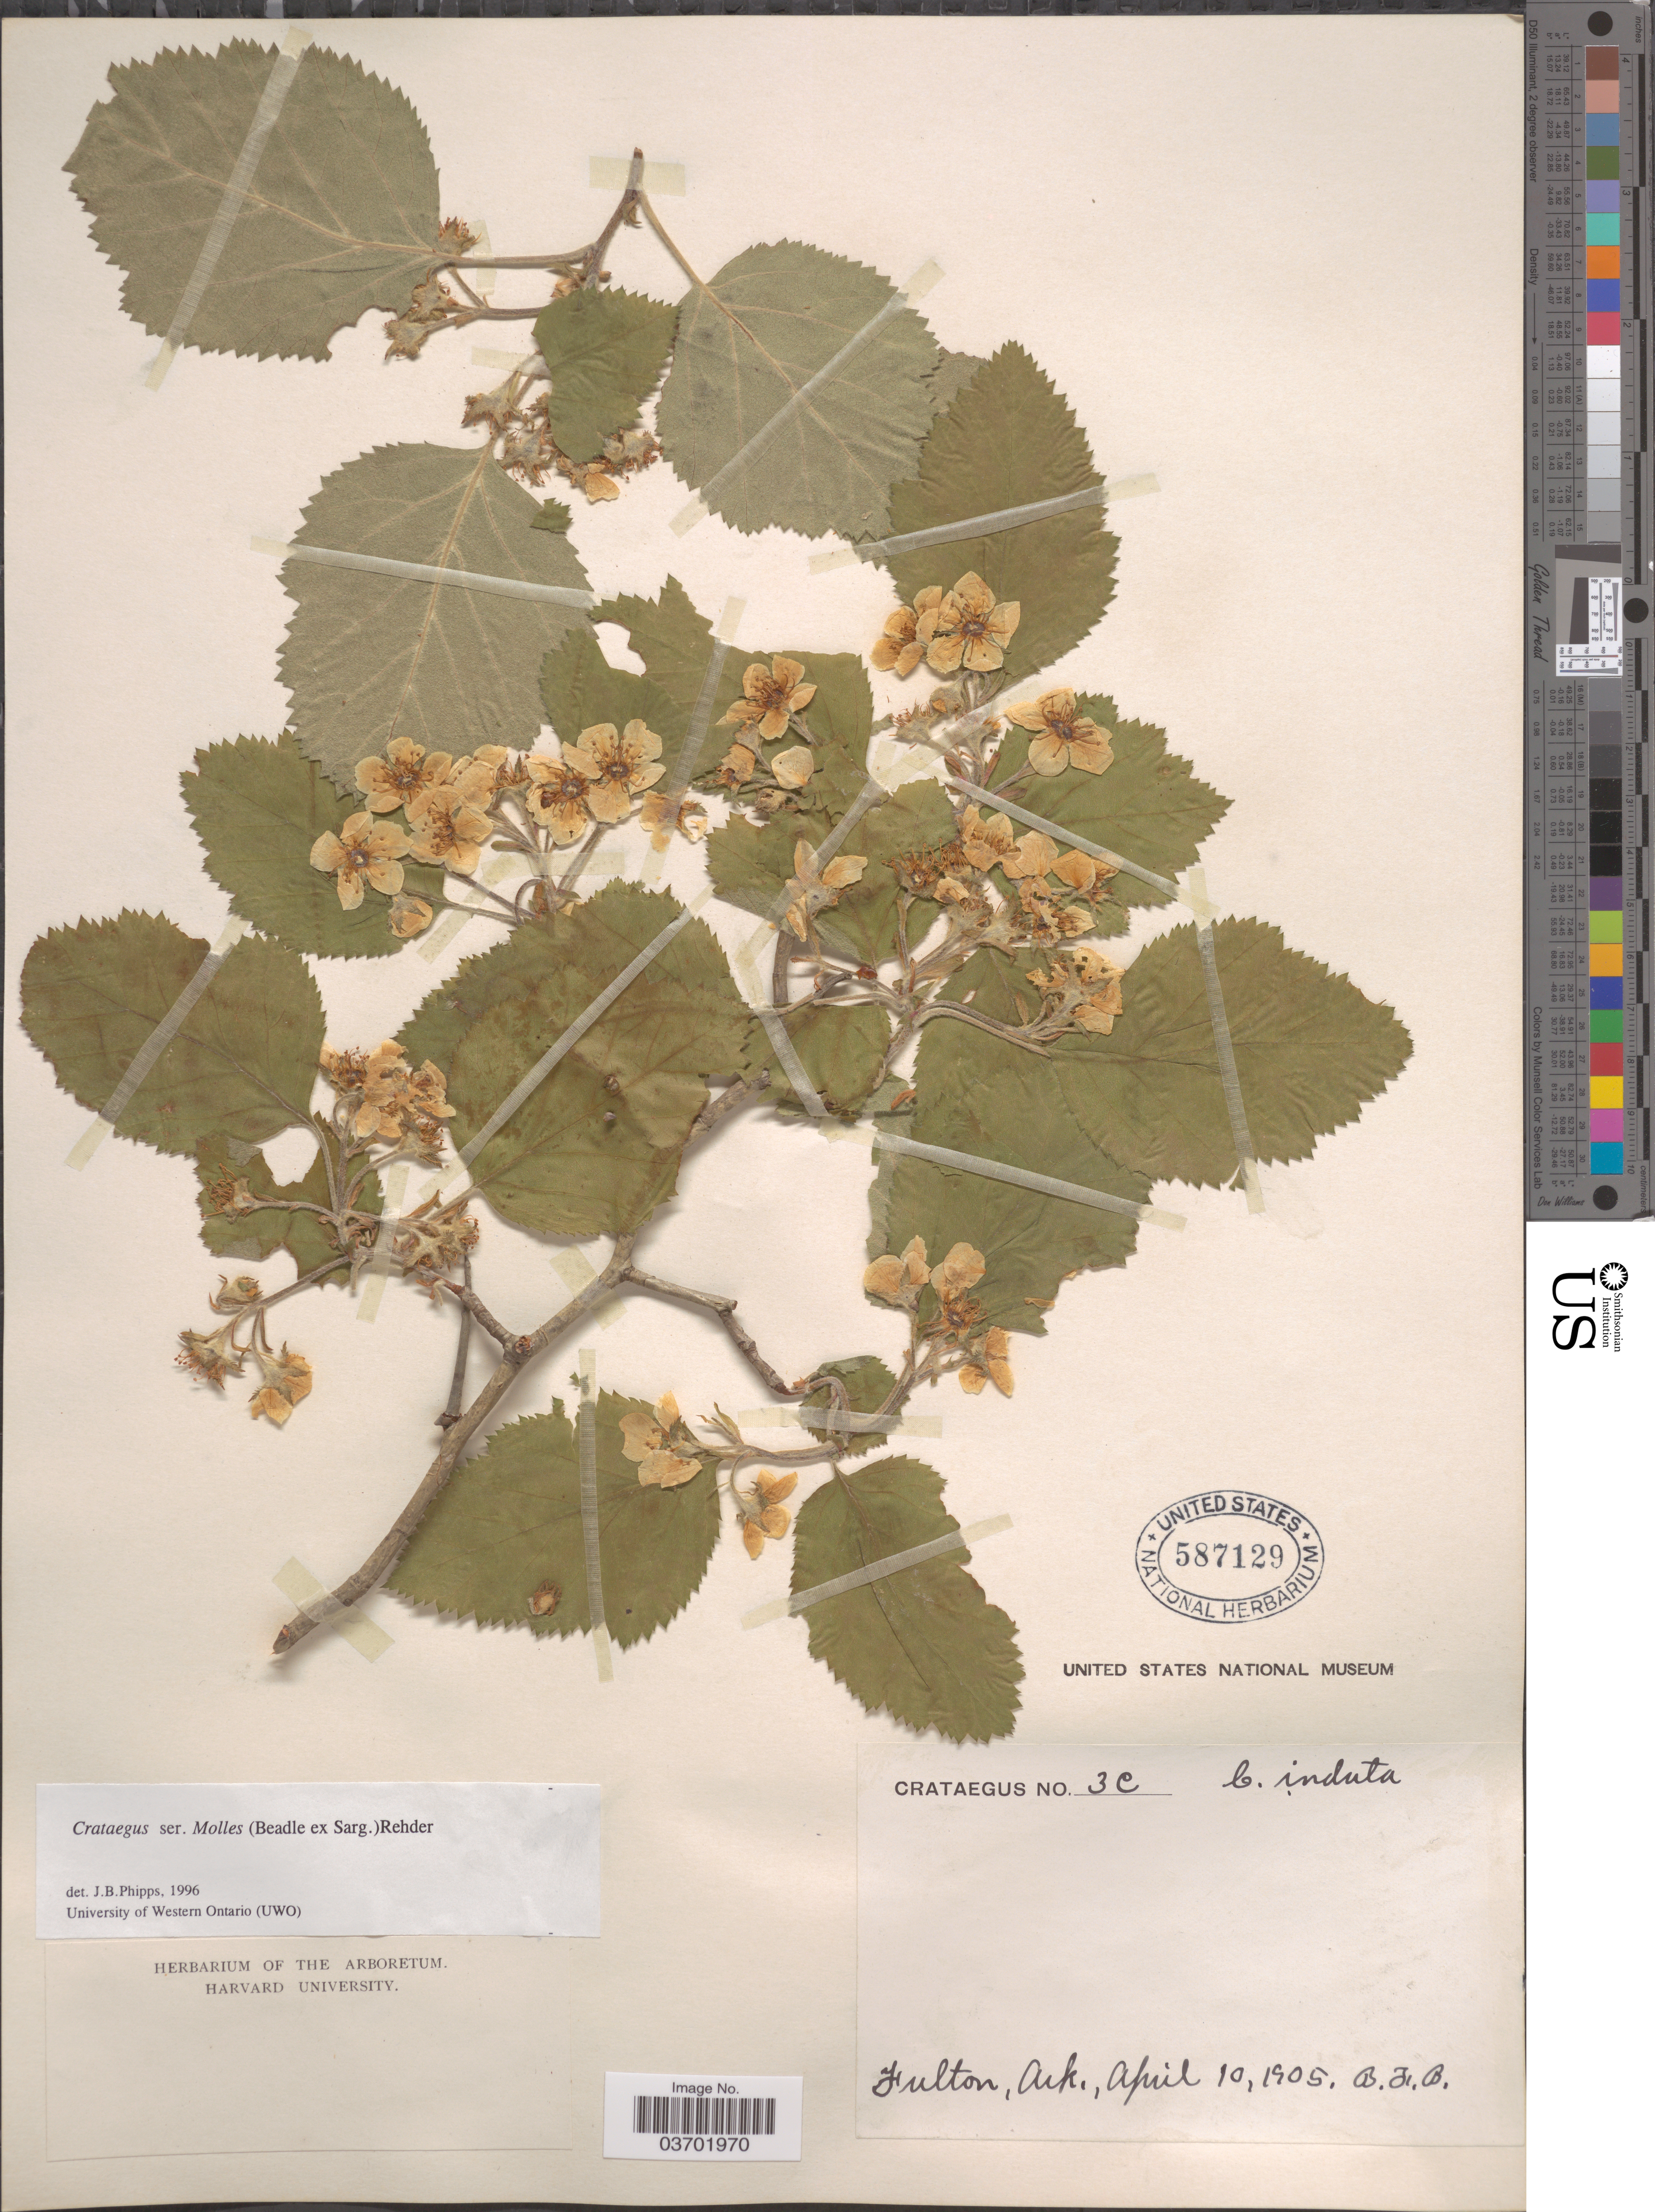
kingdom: Plantae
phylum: Tracheophyta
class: Magnoliopsida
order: Rosales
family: Rosaceae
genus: Crataegus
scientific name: Crataegus texana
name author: Buckley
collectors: B. F. B.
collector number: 3C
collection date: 1905-04-10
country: United States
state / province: Arkansas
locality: Fulton.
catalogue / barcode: US 587129